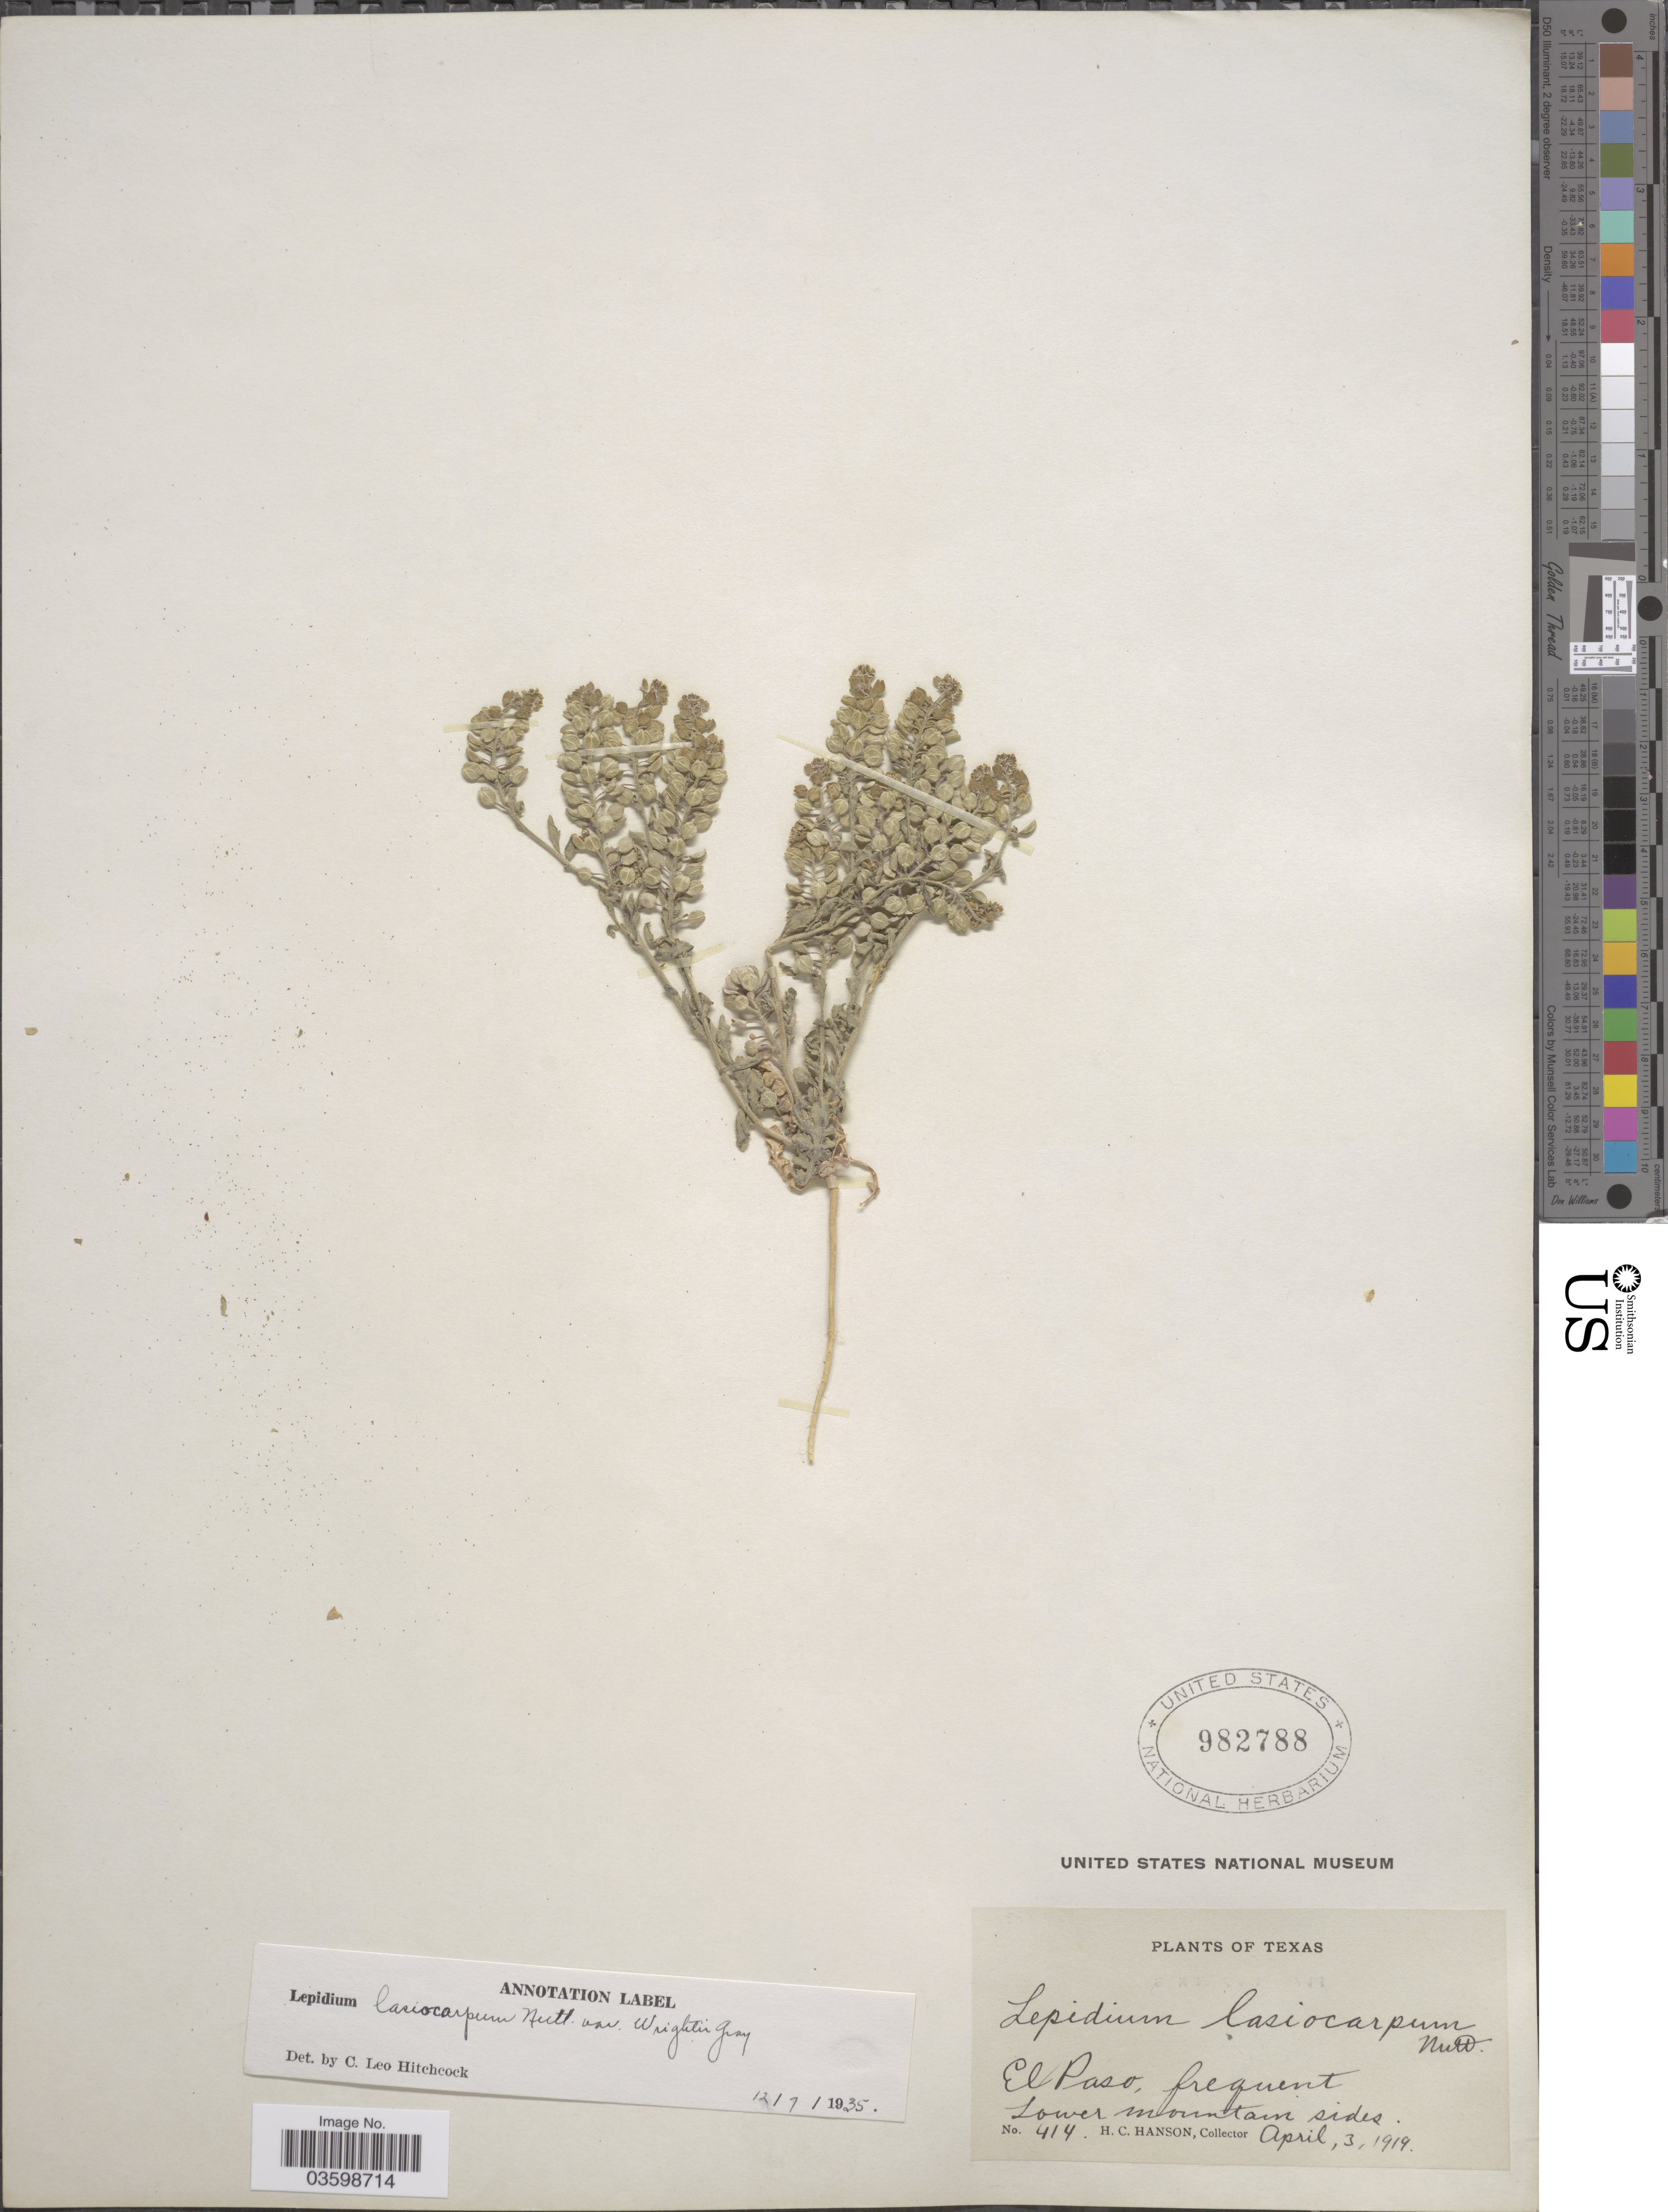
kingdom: Plantae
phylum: Tracheophyta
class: Magnoliopsida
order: Brassicales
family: Brassicaceae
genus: Lepidium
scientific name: Lepidium lasiocarpum var. wrightii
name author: (A. Gray) C.L. Hitchc.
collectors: H. Hanson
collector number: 414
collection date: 1919-04-03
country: United States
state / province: Texas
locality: El Paso. Lower mountain sides.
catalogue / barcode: US 982788